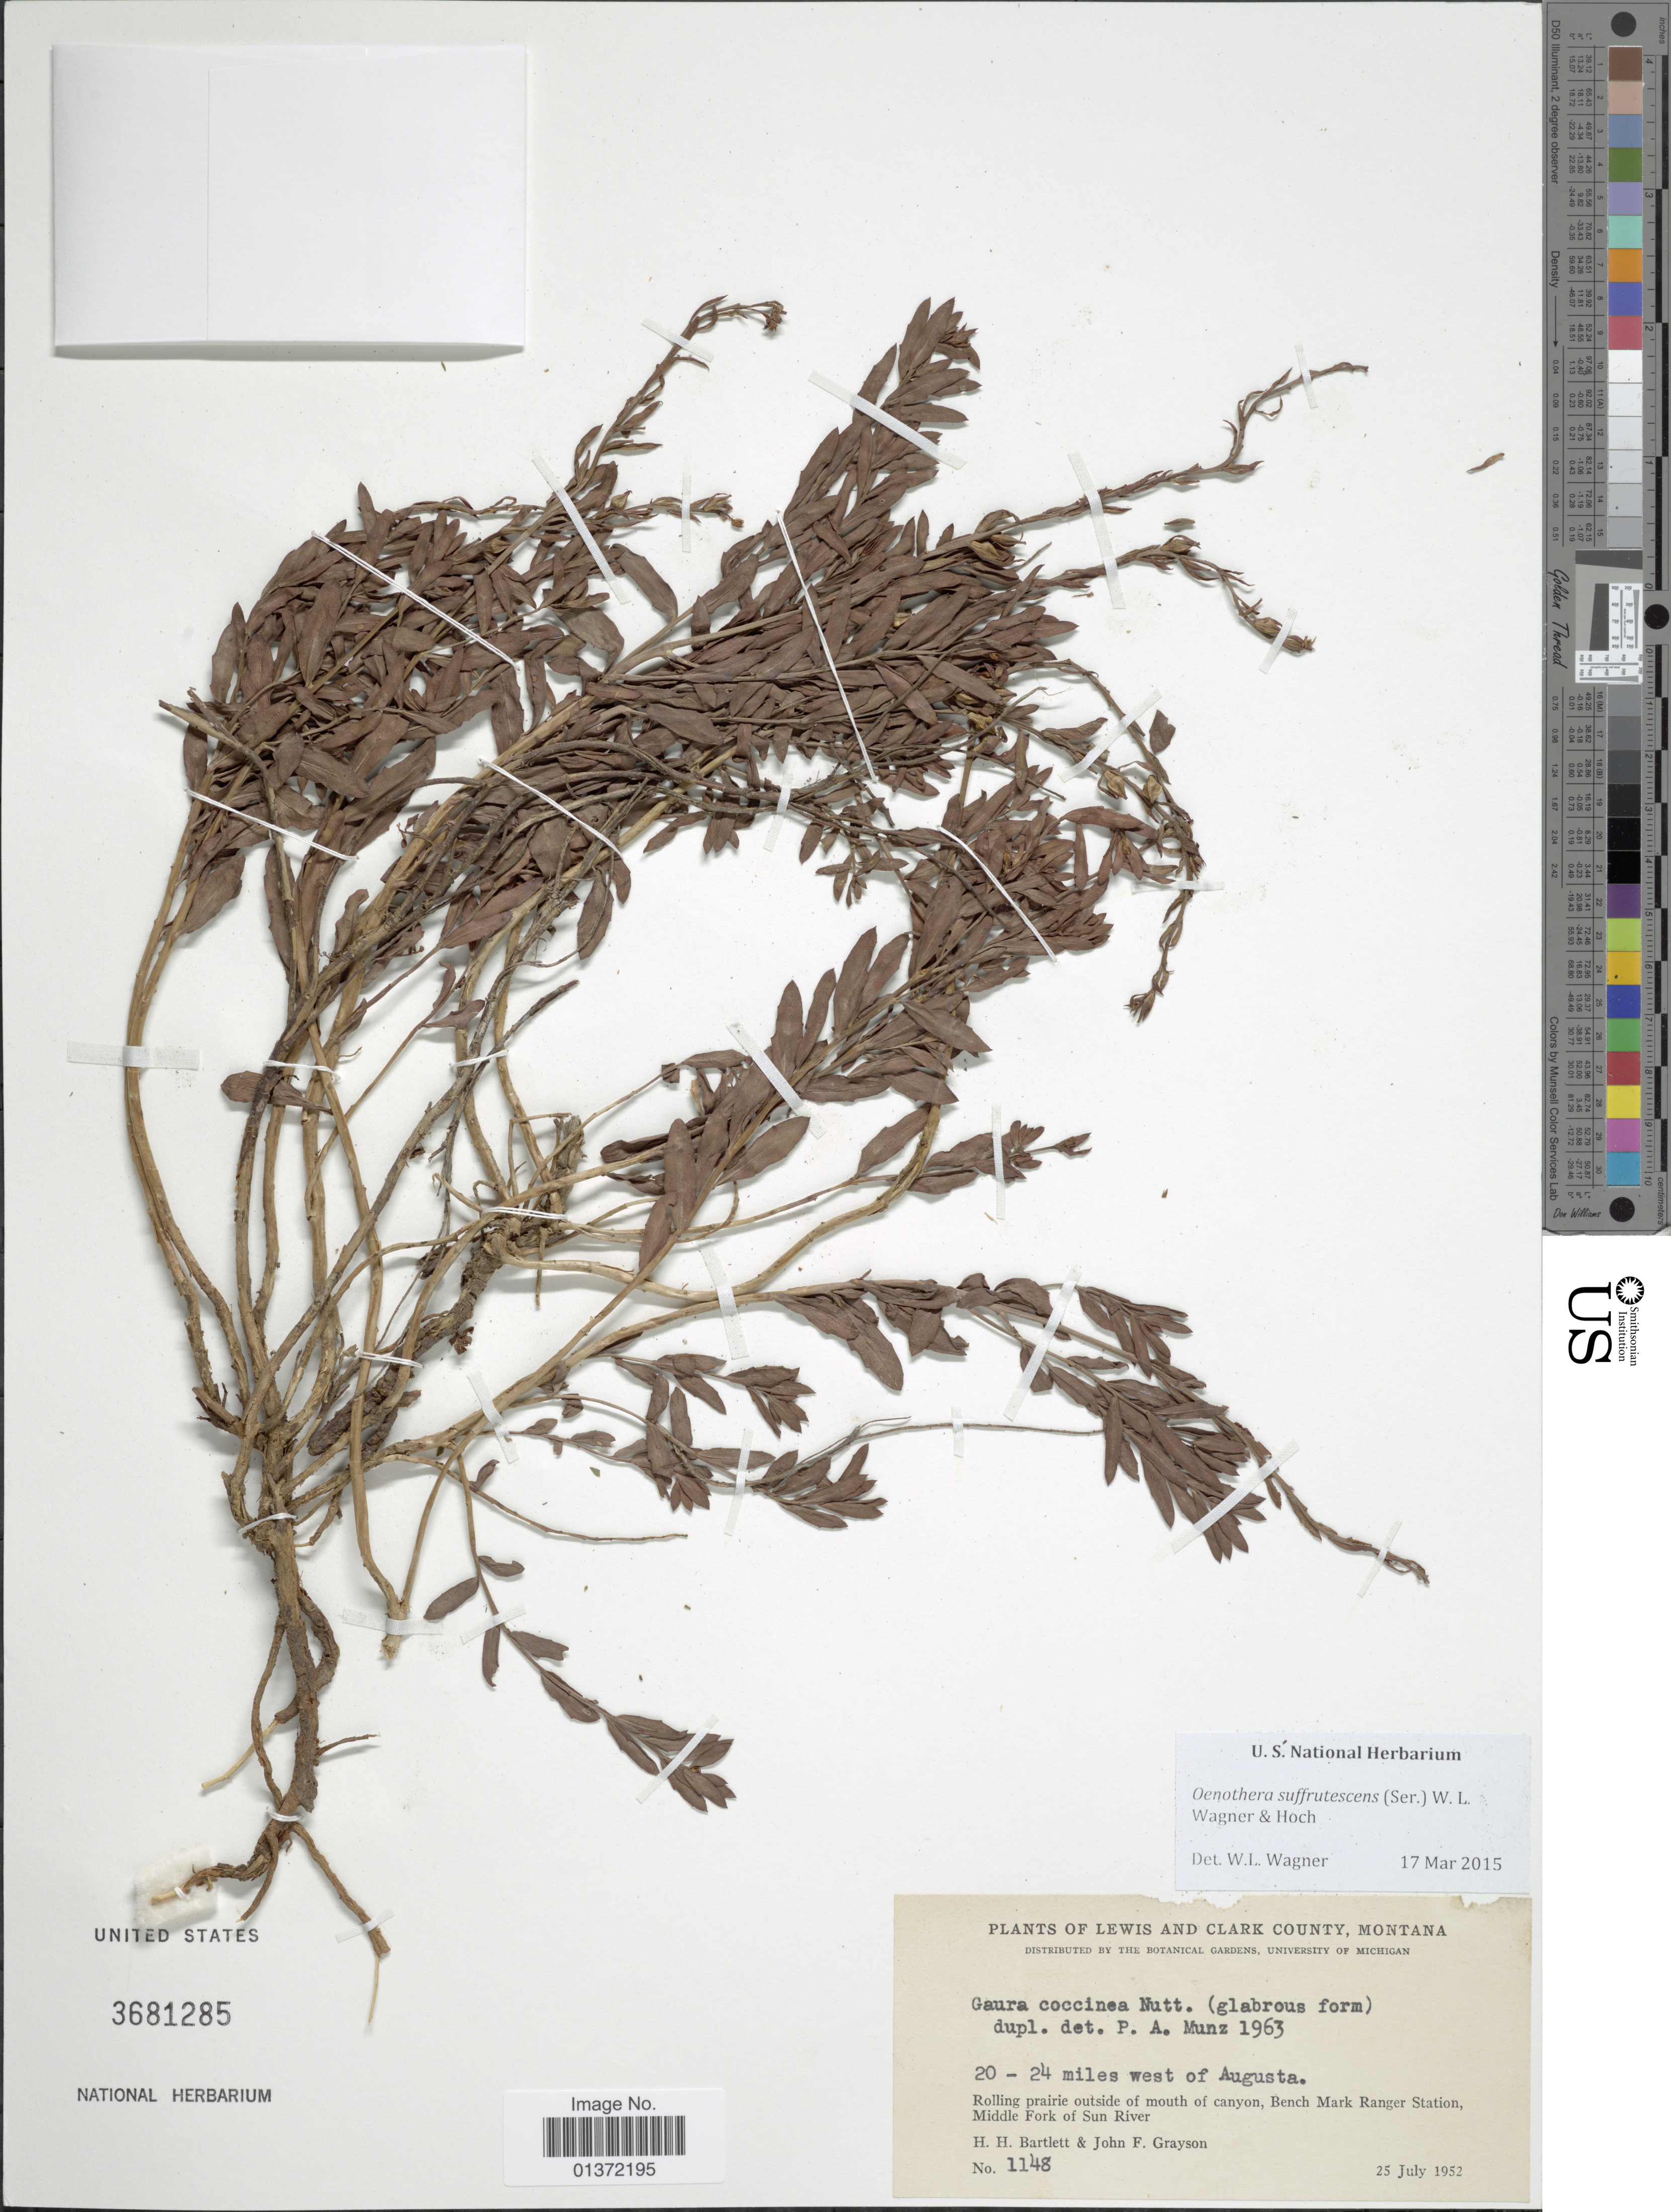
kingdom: Plantae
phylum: Tracheophyta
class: Magnoliopsida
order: Myrtales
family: Onagraceae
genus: Oenothera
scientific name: Oenothera suffrutescens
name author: (Ser.) W.L. Wagner & Hoch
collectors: H. H. Bartlett & J. Grayson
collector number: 1148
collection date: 1952-07-25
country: United States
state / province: Montana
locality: Lewis and Clark County, 20-24 miles west of Augusta, Rolling prairie outside of mouth of canyon, Bench Mark Ranger Station, Middle Fork of Sun River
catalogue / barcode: US 3681285